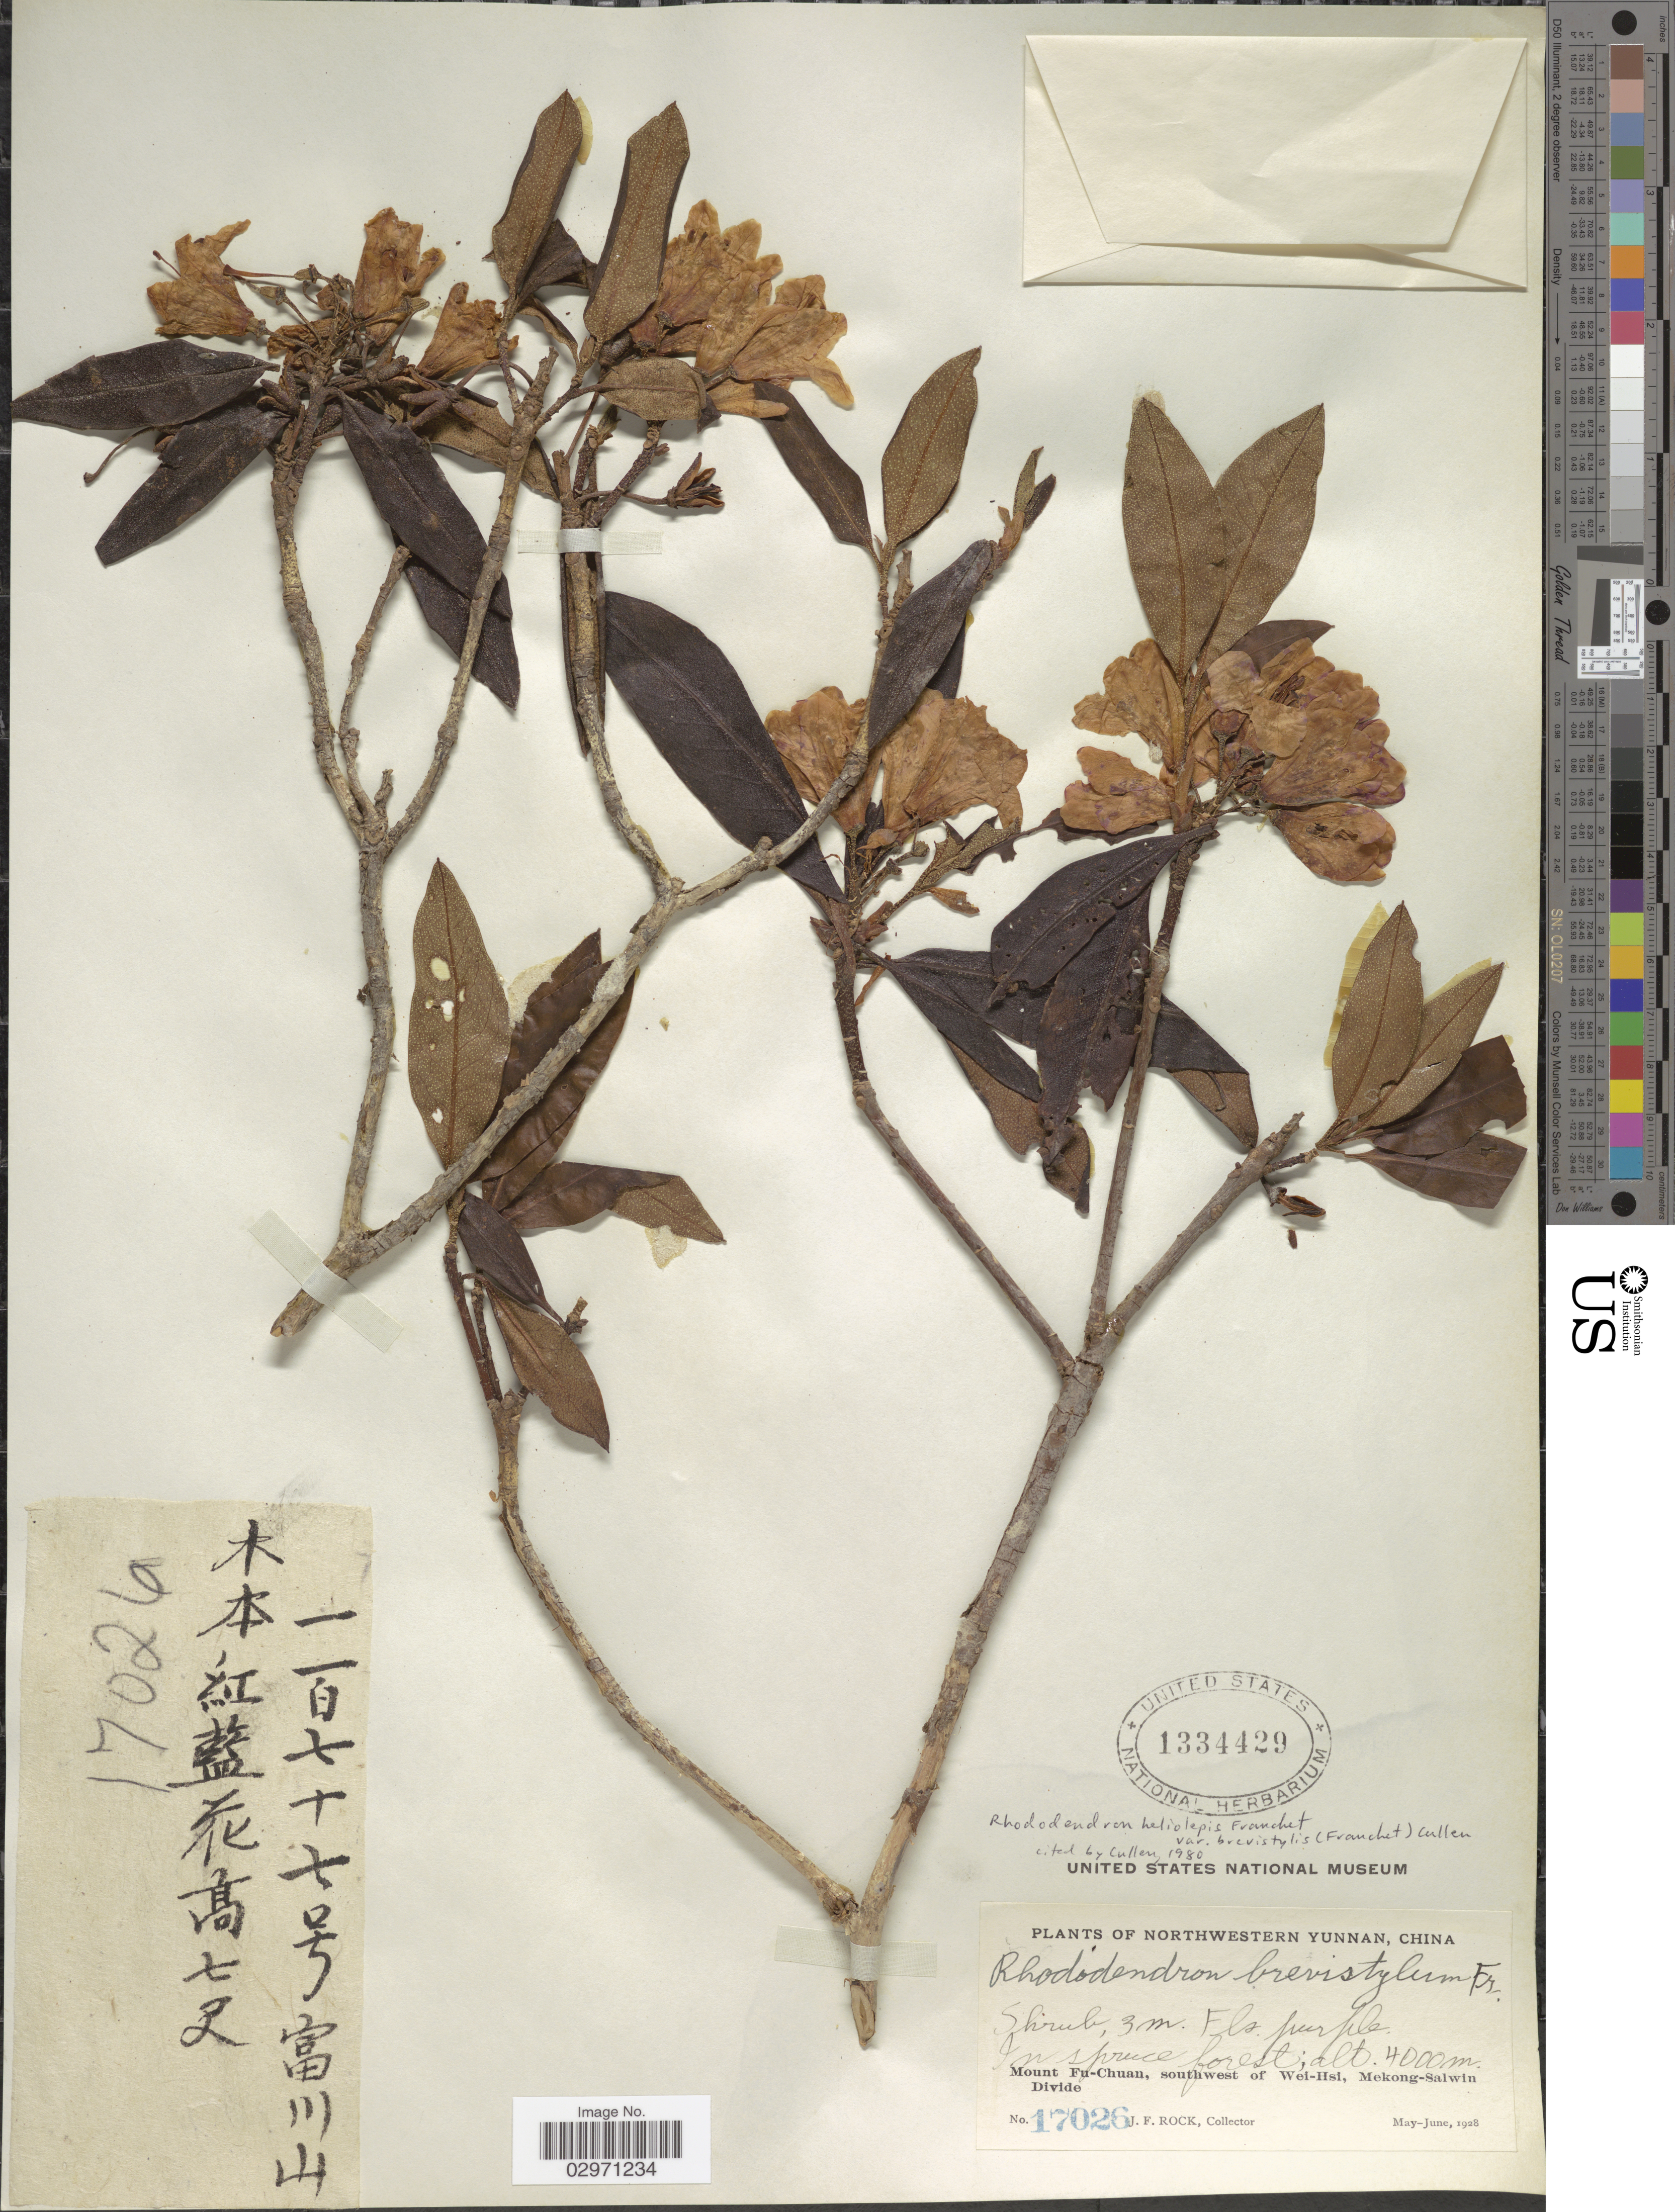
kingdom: Plantae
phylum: Tracheophyta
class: Magnoliopsida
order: Ericales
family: Ericaceae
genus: Rhododendron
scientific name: Rhododendron heliolepis var. brevistylum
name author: (Franch.) Cullen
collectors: J. Rock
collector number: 17026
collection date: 1928-05/1928-06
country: China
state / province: Yunnan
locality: Northwestern Yunnan. Mount Fu-Chuan, southwest of Wei-Hsi, Mekong-Salwin Divide.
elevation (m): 4000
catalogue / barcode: US 1334429